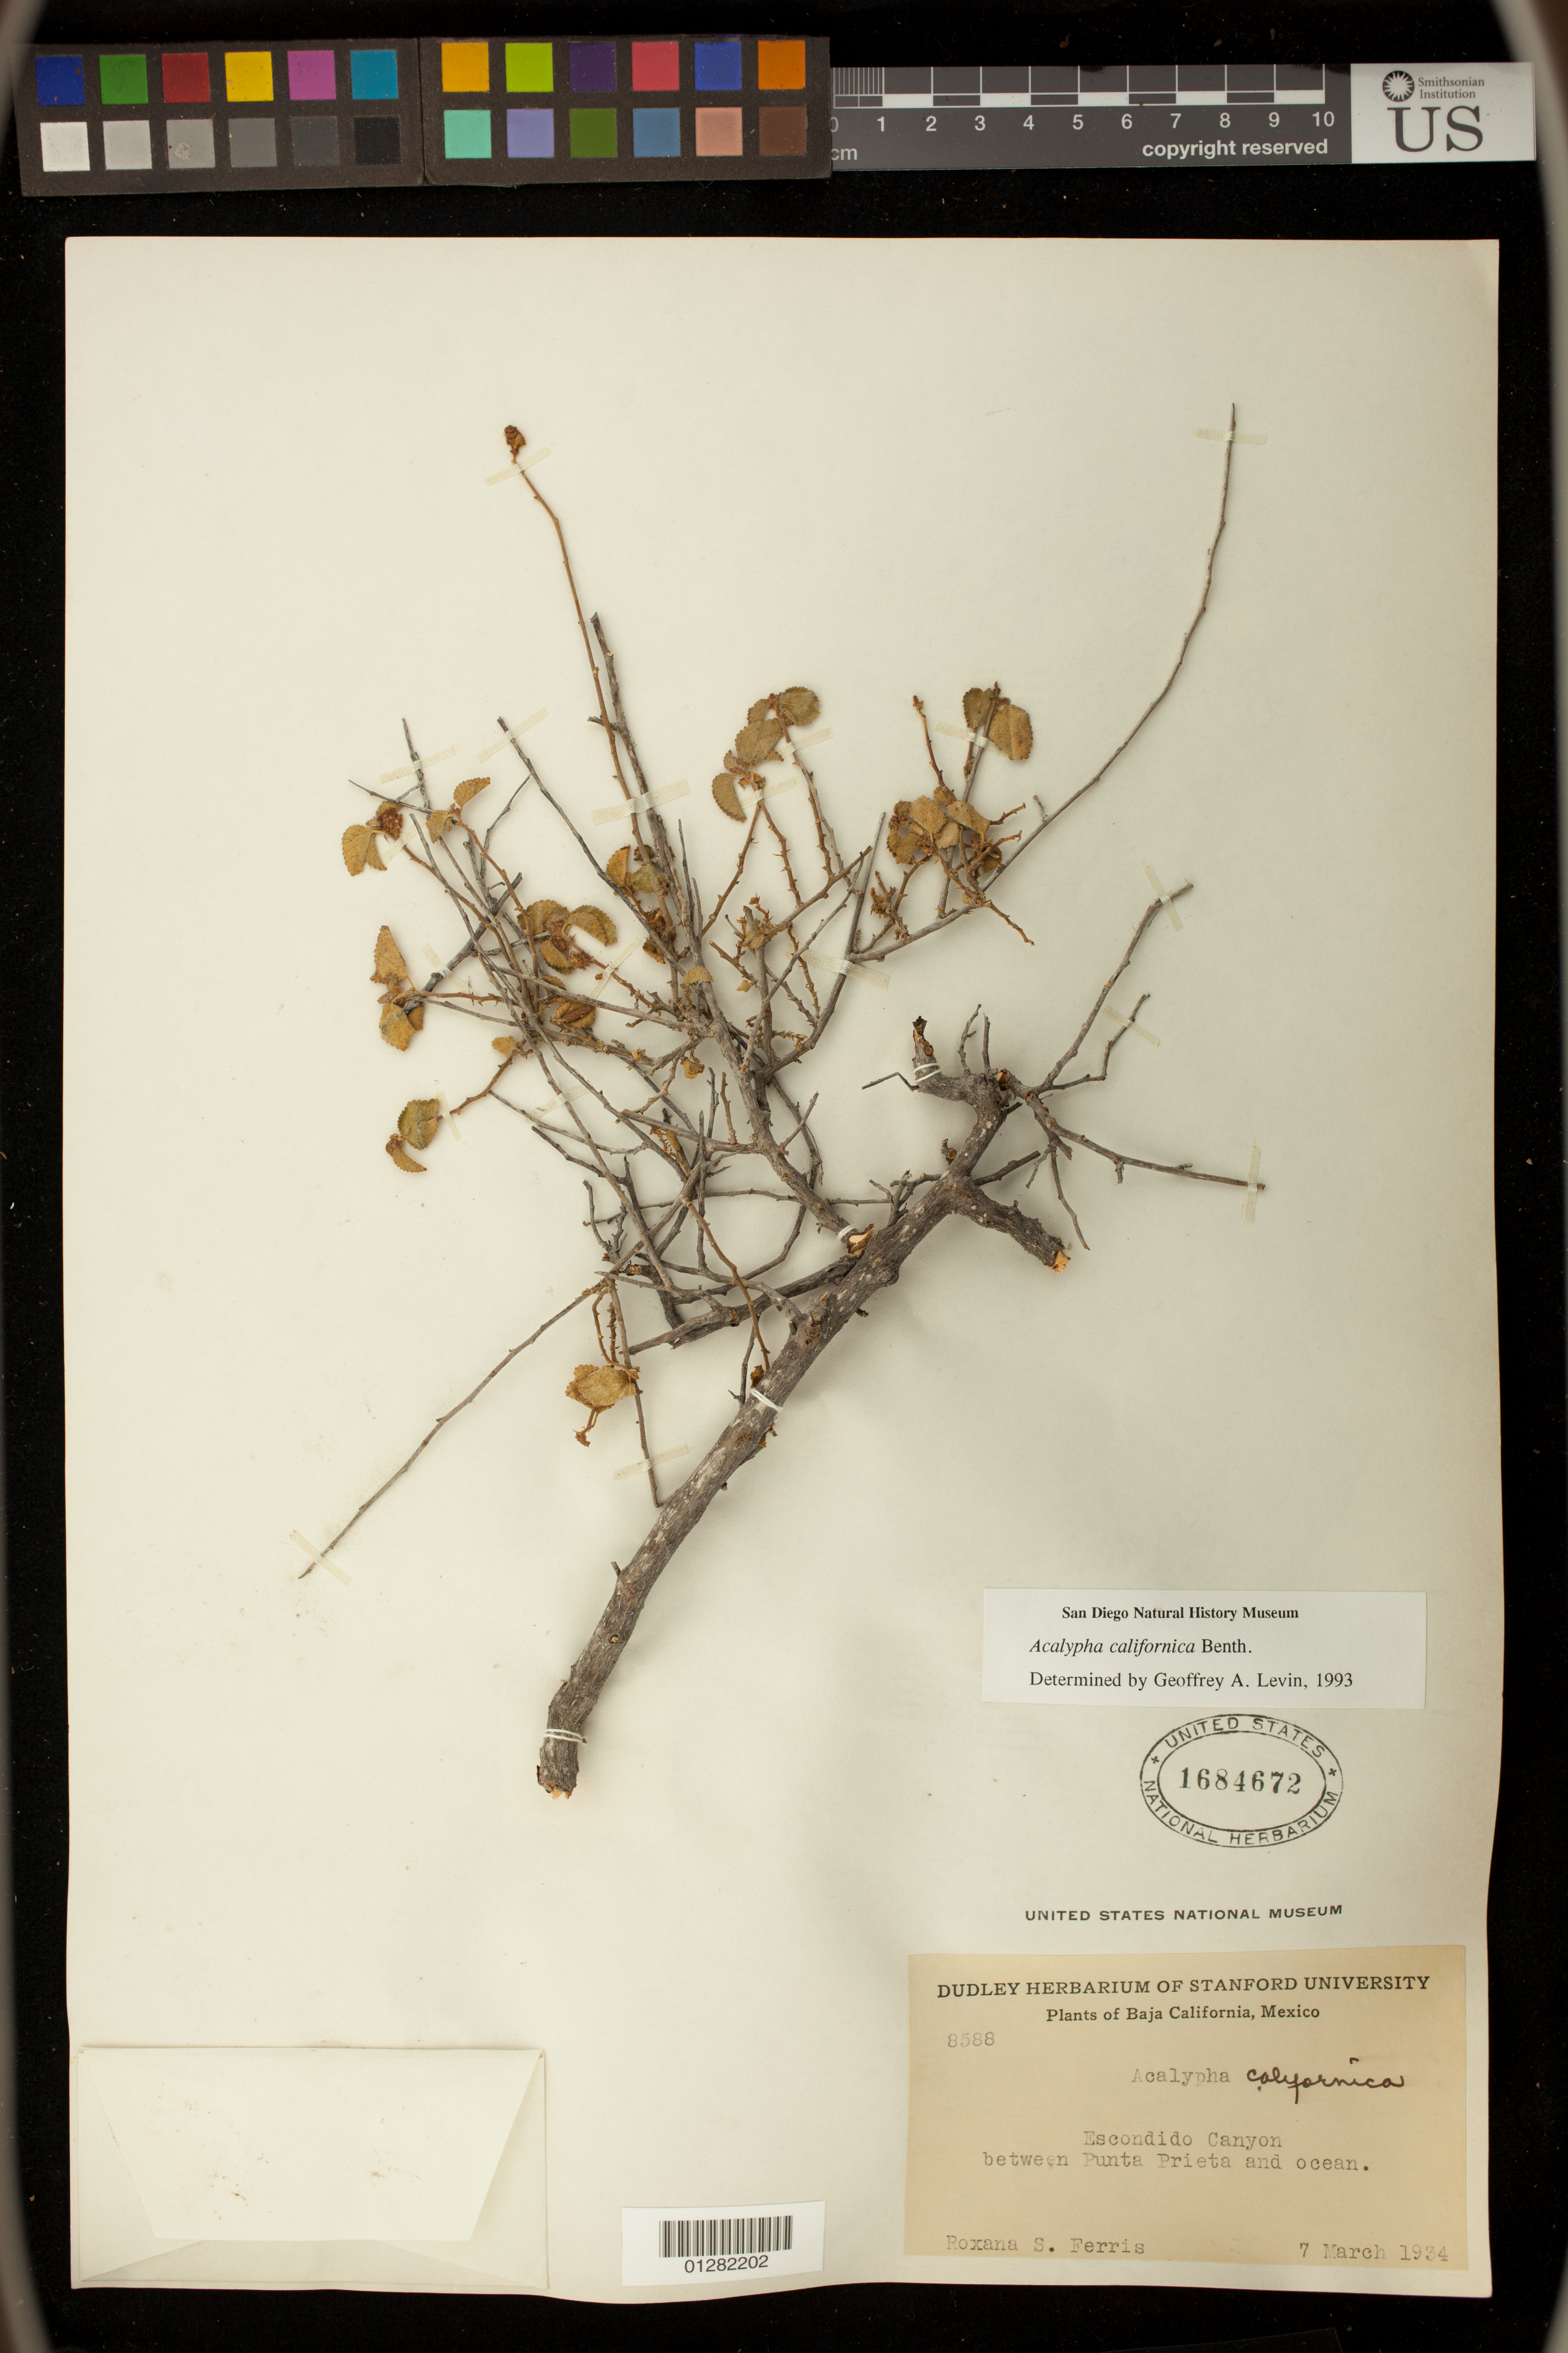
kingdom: Plantae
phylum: Tracheophyta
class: Magnoliopsida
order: Malpighiales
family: Euphorbiaceae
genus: Acalypha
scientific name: Acalypha californica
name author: Benth.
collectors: R. S. Ferris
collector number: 8588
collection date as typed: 07 Mar 1934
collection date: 1934-03-07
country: Mexico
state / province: Baja California Norte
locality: Escondido Canyon between Punta Prieta and ocean.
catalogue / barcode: US 1684672